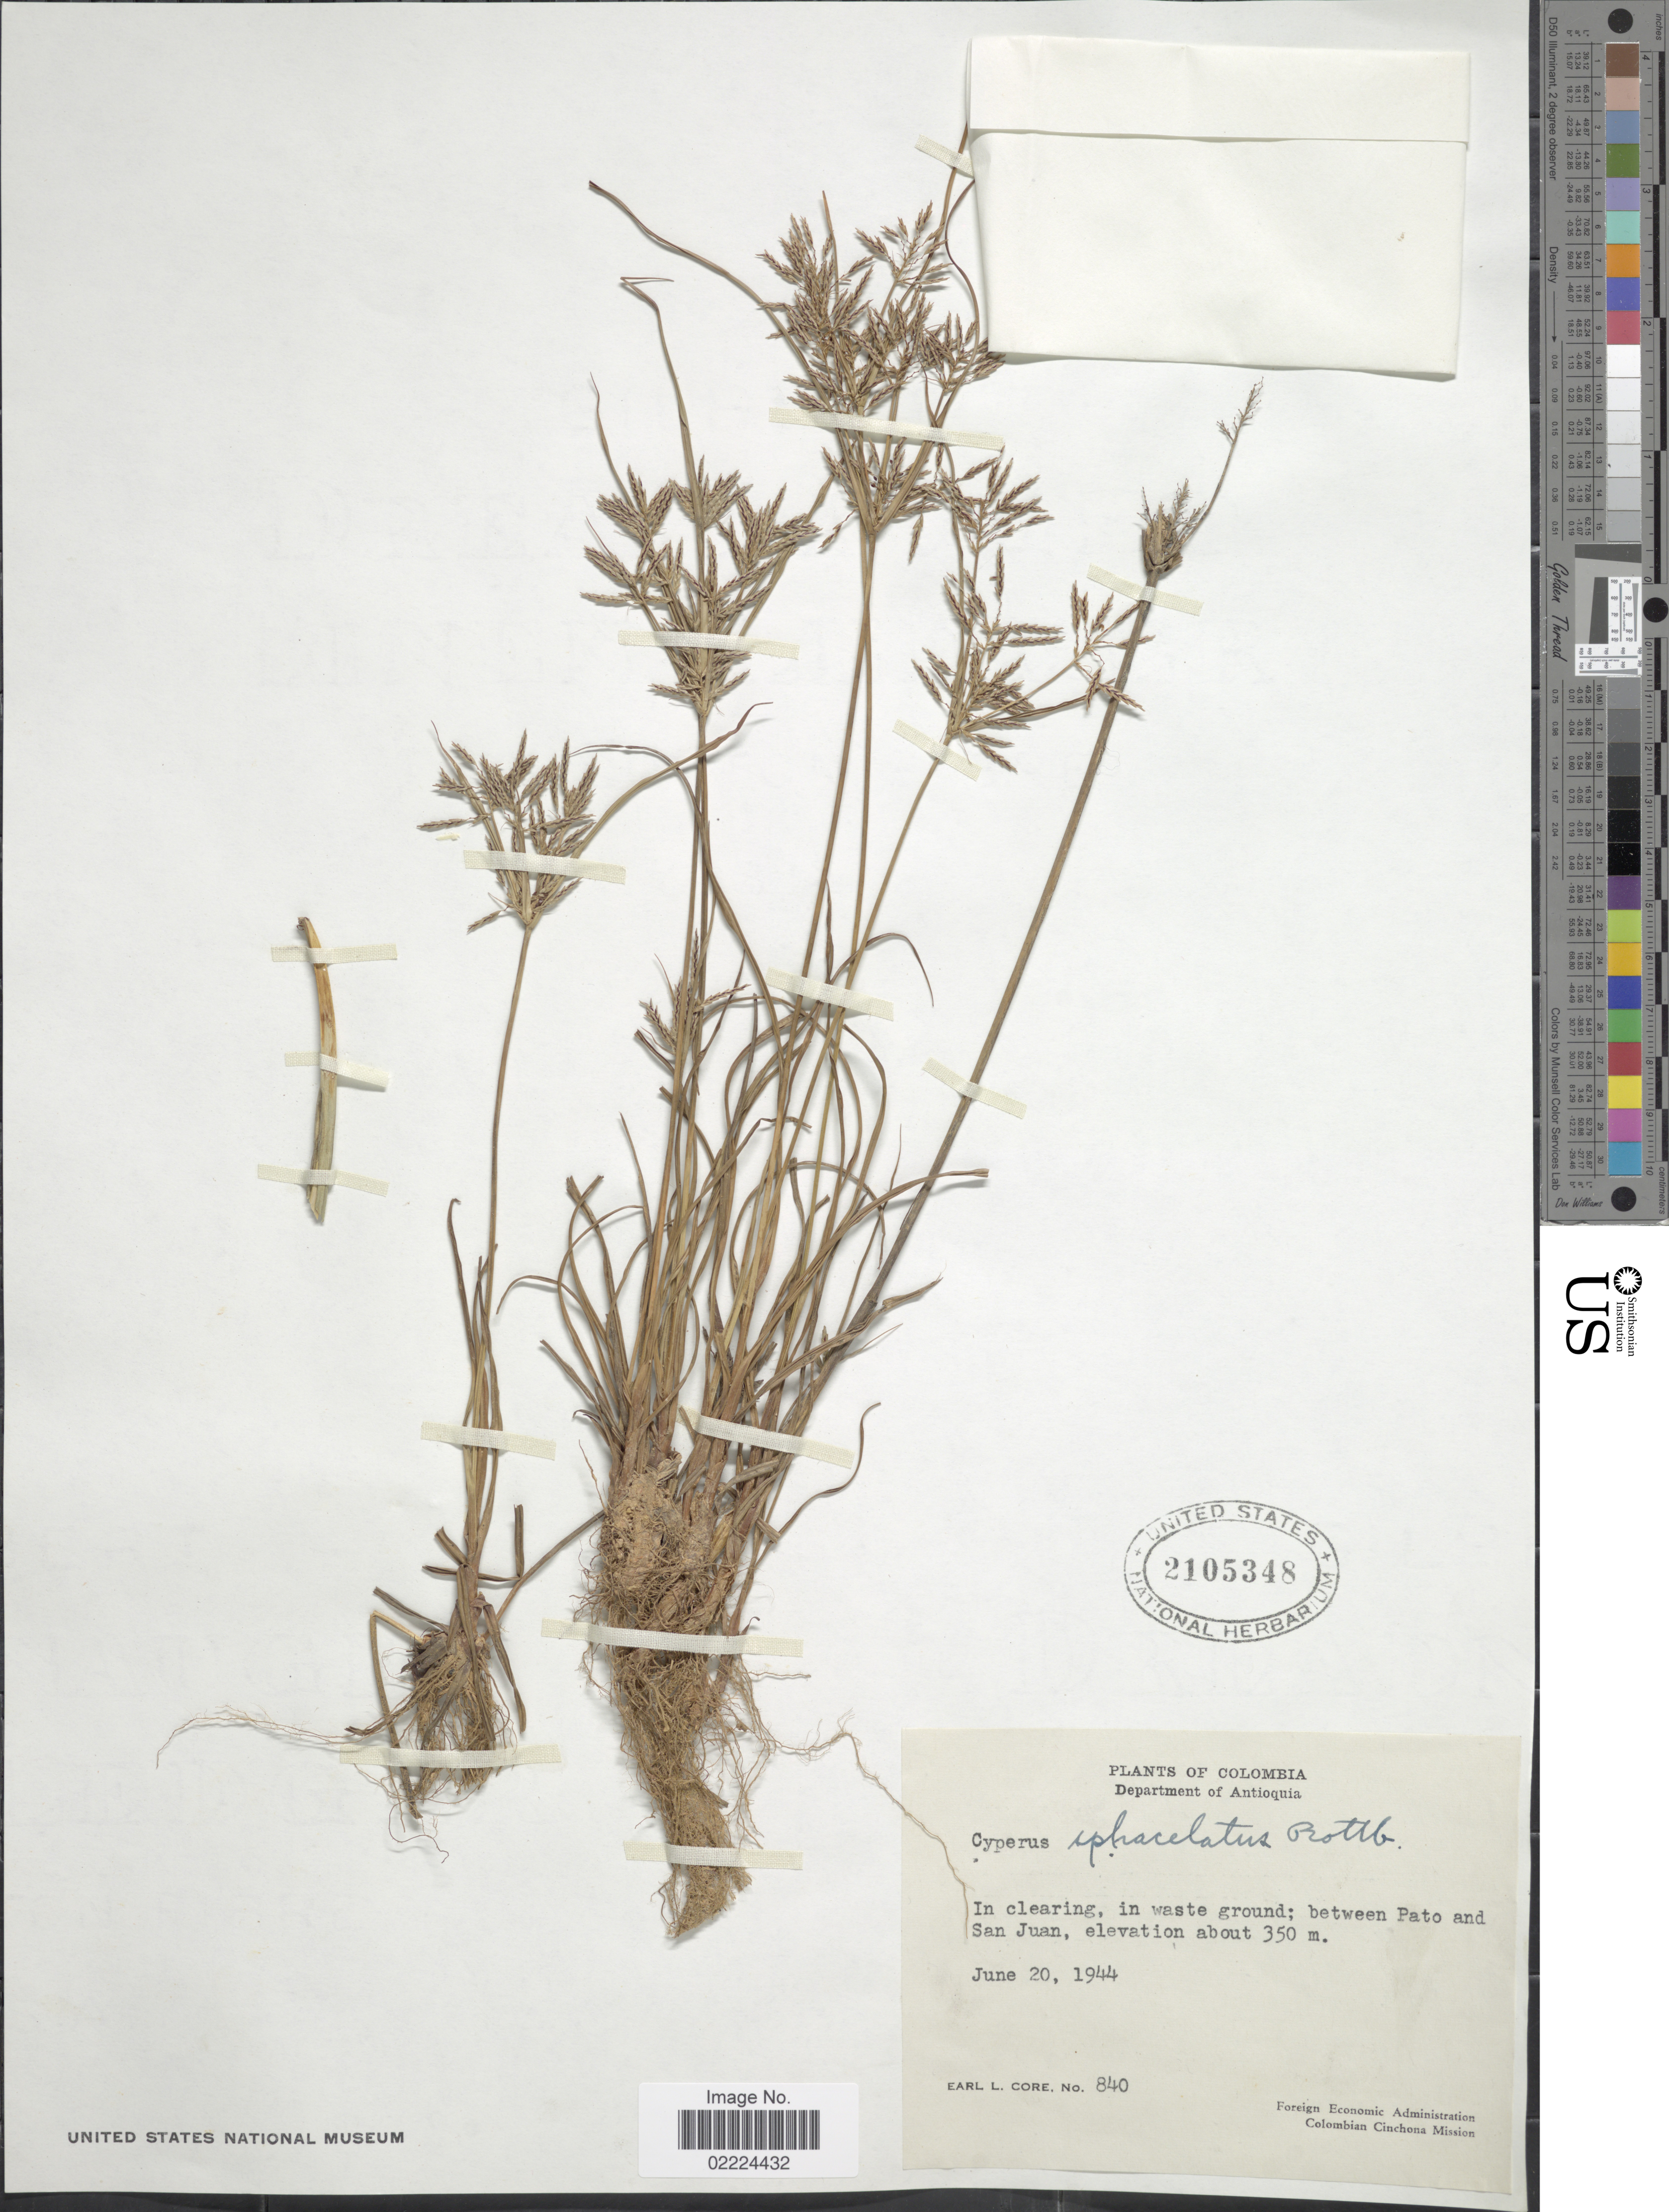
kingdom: Plantae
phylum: Tracheophyta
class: Liliopsida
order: Poales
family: Cyperaceae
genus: Cyperus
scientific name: Cyperus sphacelatus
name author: Rottb.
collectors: E. L. Core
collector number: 840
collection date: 1944-06-20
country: Colombia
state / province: Antioquia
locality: Between Pato and San Juan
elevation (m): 350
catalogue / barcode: US 2105348